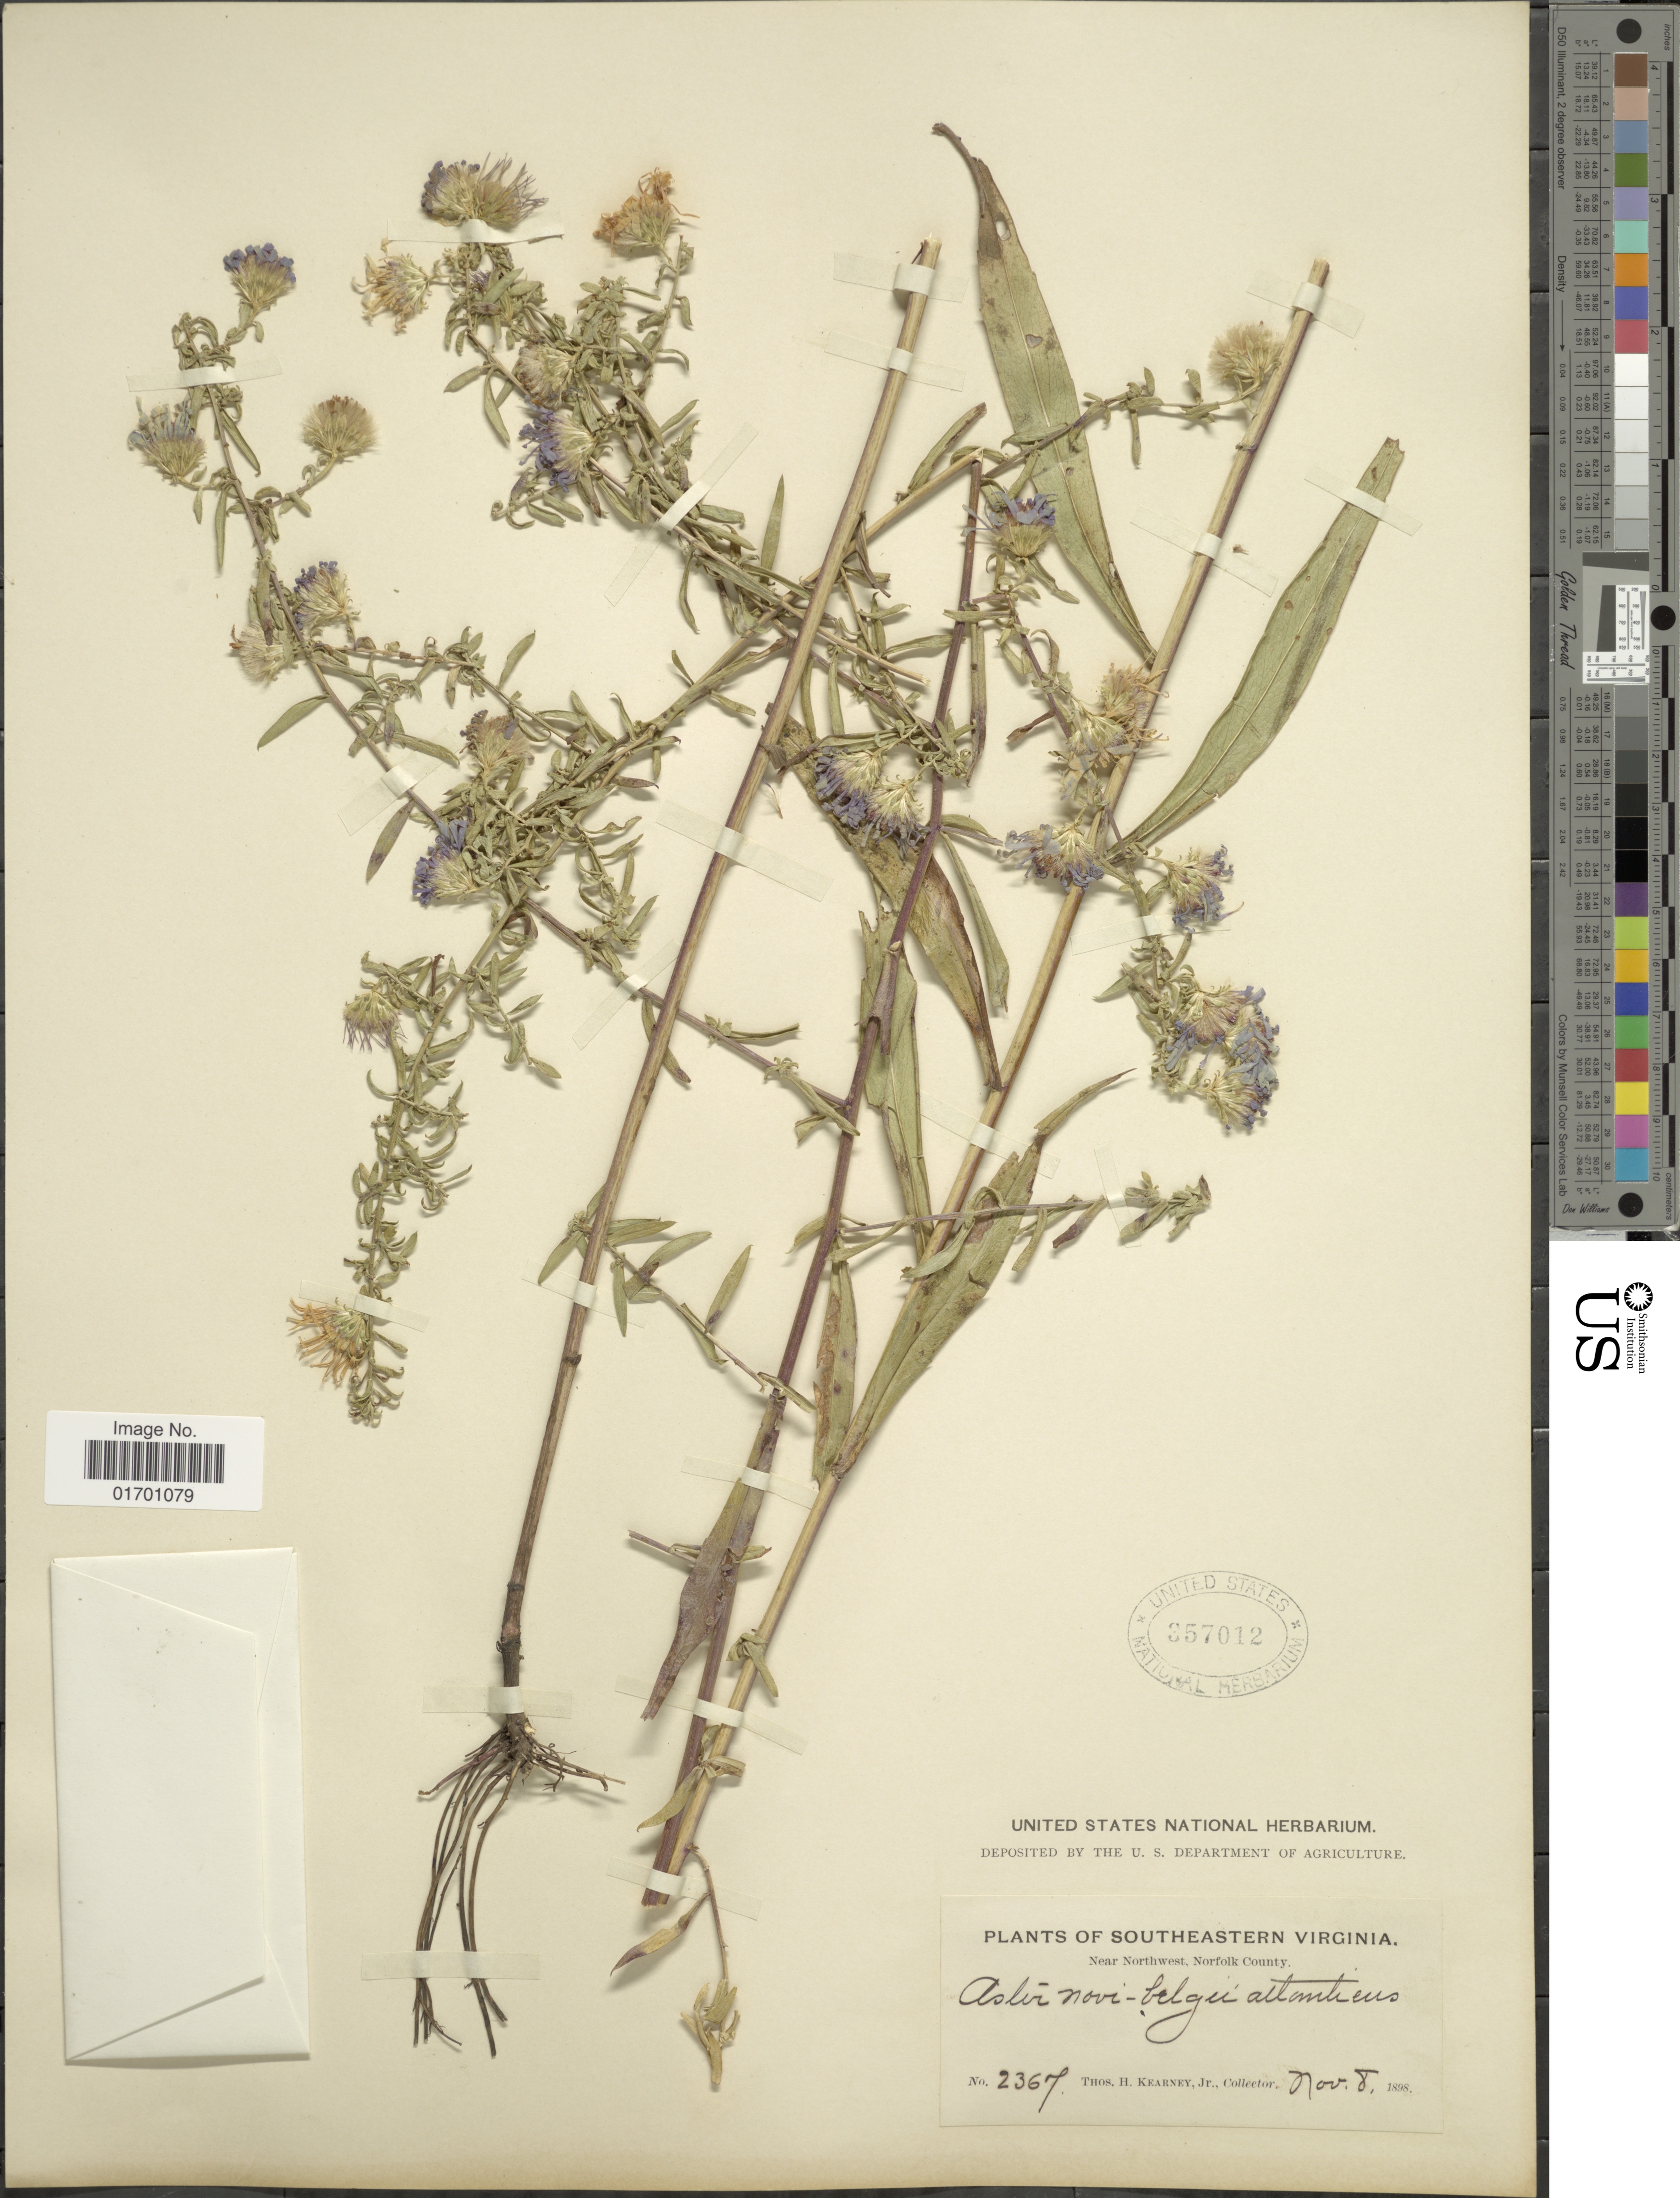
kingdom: Plantae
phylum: Tracheophyta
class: Magnoliopsida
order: Asterales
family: Asteraceae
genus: Symphyotrichum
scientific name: Symphyotrichum novi-belgii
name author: (L.) G.L. Nesom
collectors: T. H. Kearney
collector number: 2367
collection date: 1898-11-08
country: United States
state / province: Virginia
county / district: City of Chesapeake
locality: Southeastern Virginia. Near Northwest, Norfolk County.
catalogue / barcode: US 357012